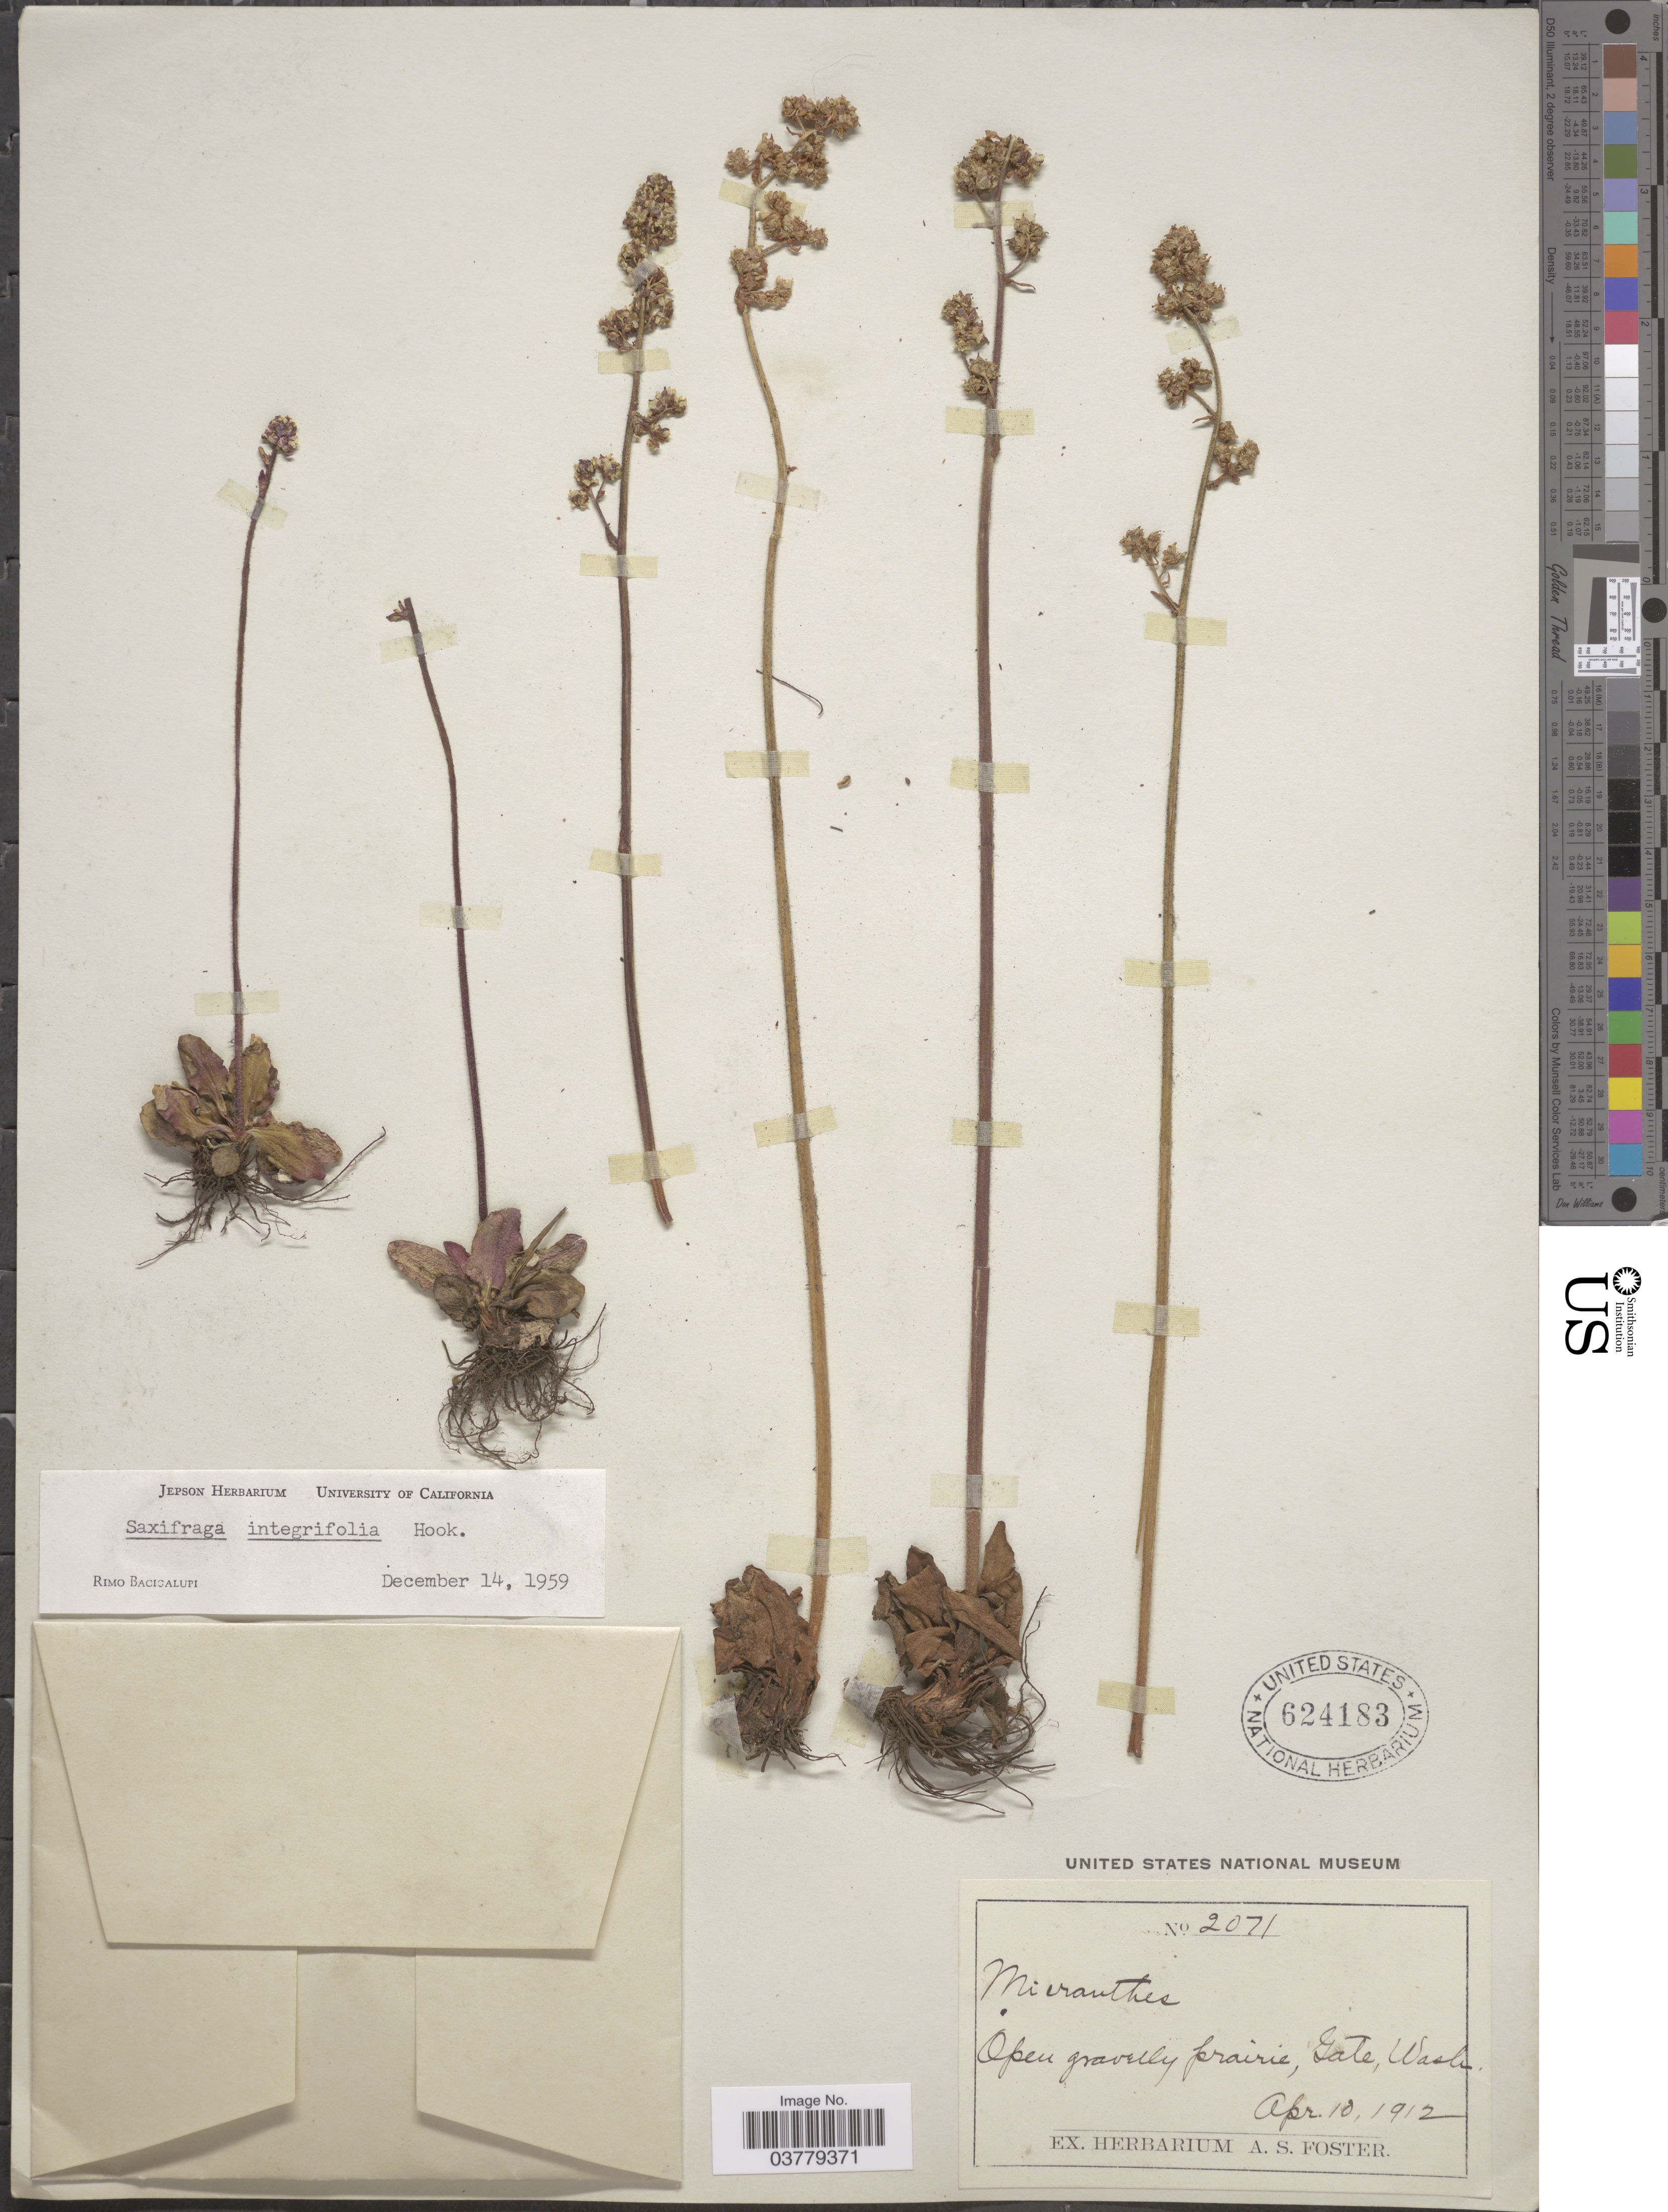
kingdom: Plantae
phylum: Tracheophyta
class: Magnoliopsida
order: Saxifragales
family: Saxifragaceae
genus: Micranthes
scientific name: Micranthes integrifolia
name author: (Hook.) Small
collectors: ex herb. A. S. Foster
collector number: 2071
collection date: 1912-04-10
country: United States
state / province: Washington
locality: Open gravelly prairie, Gate.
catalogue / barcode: US 624183